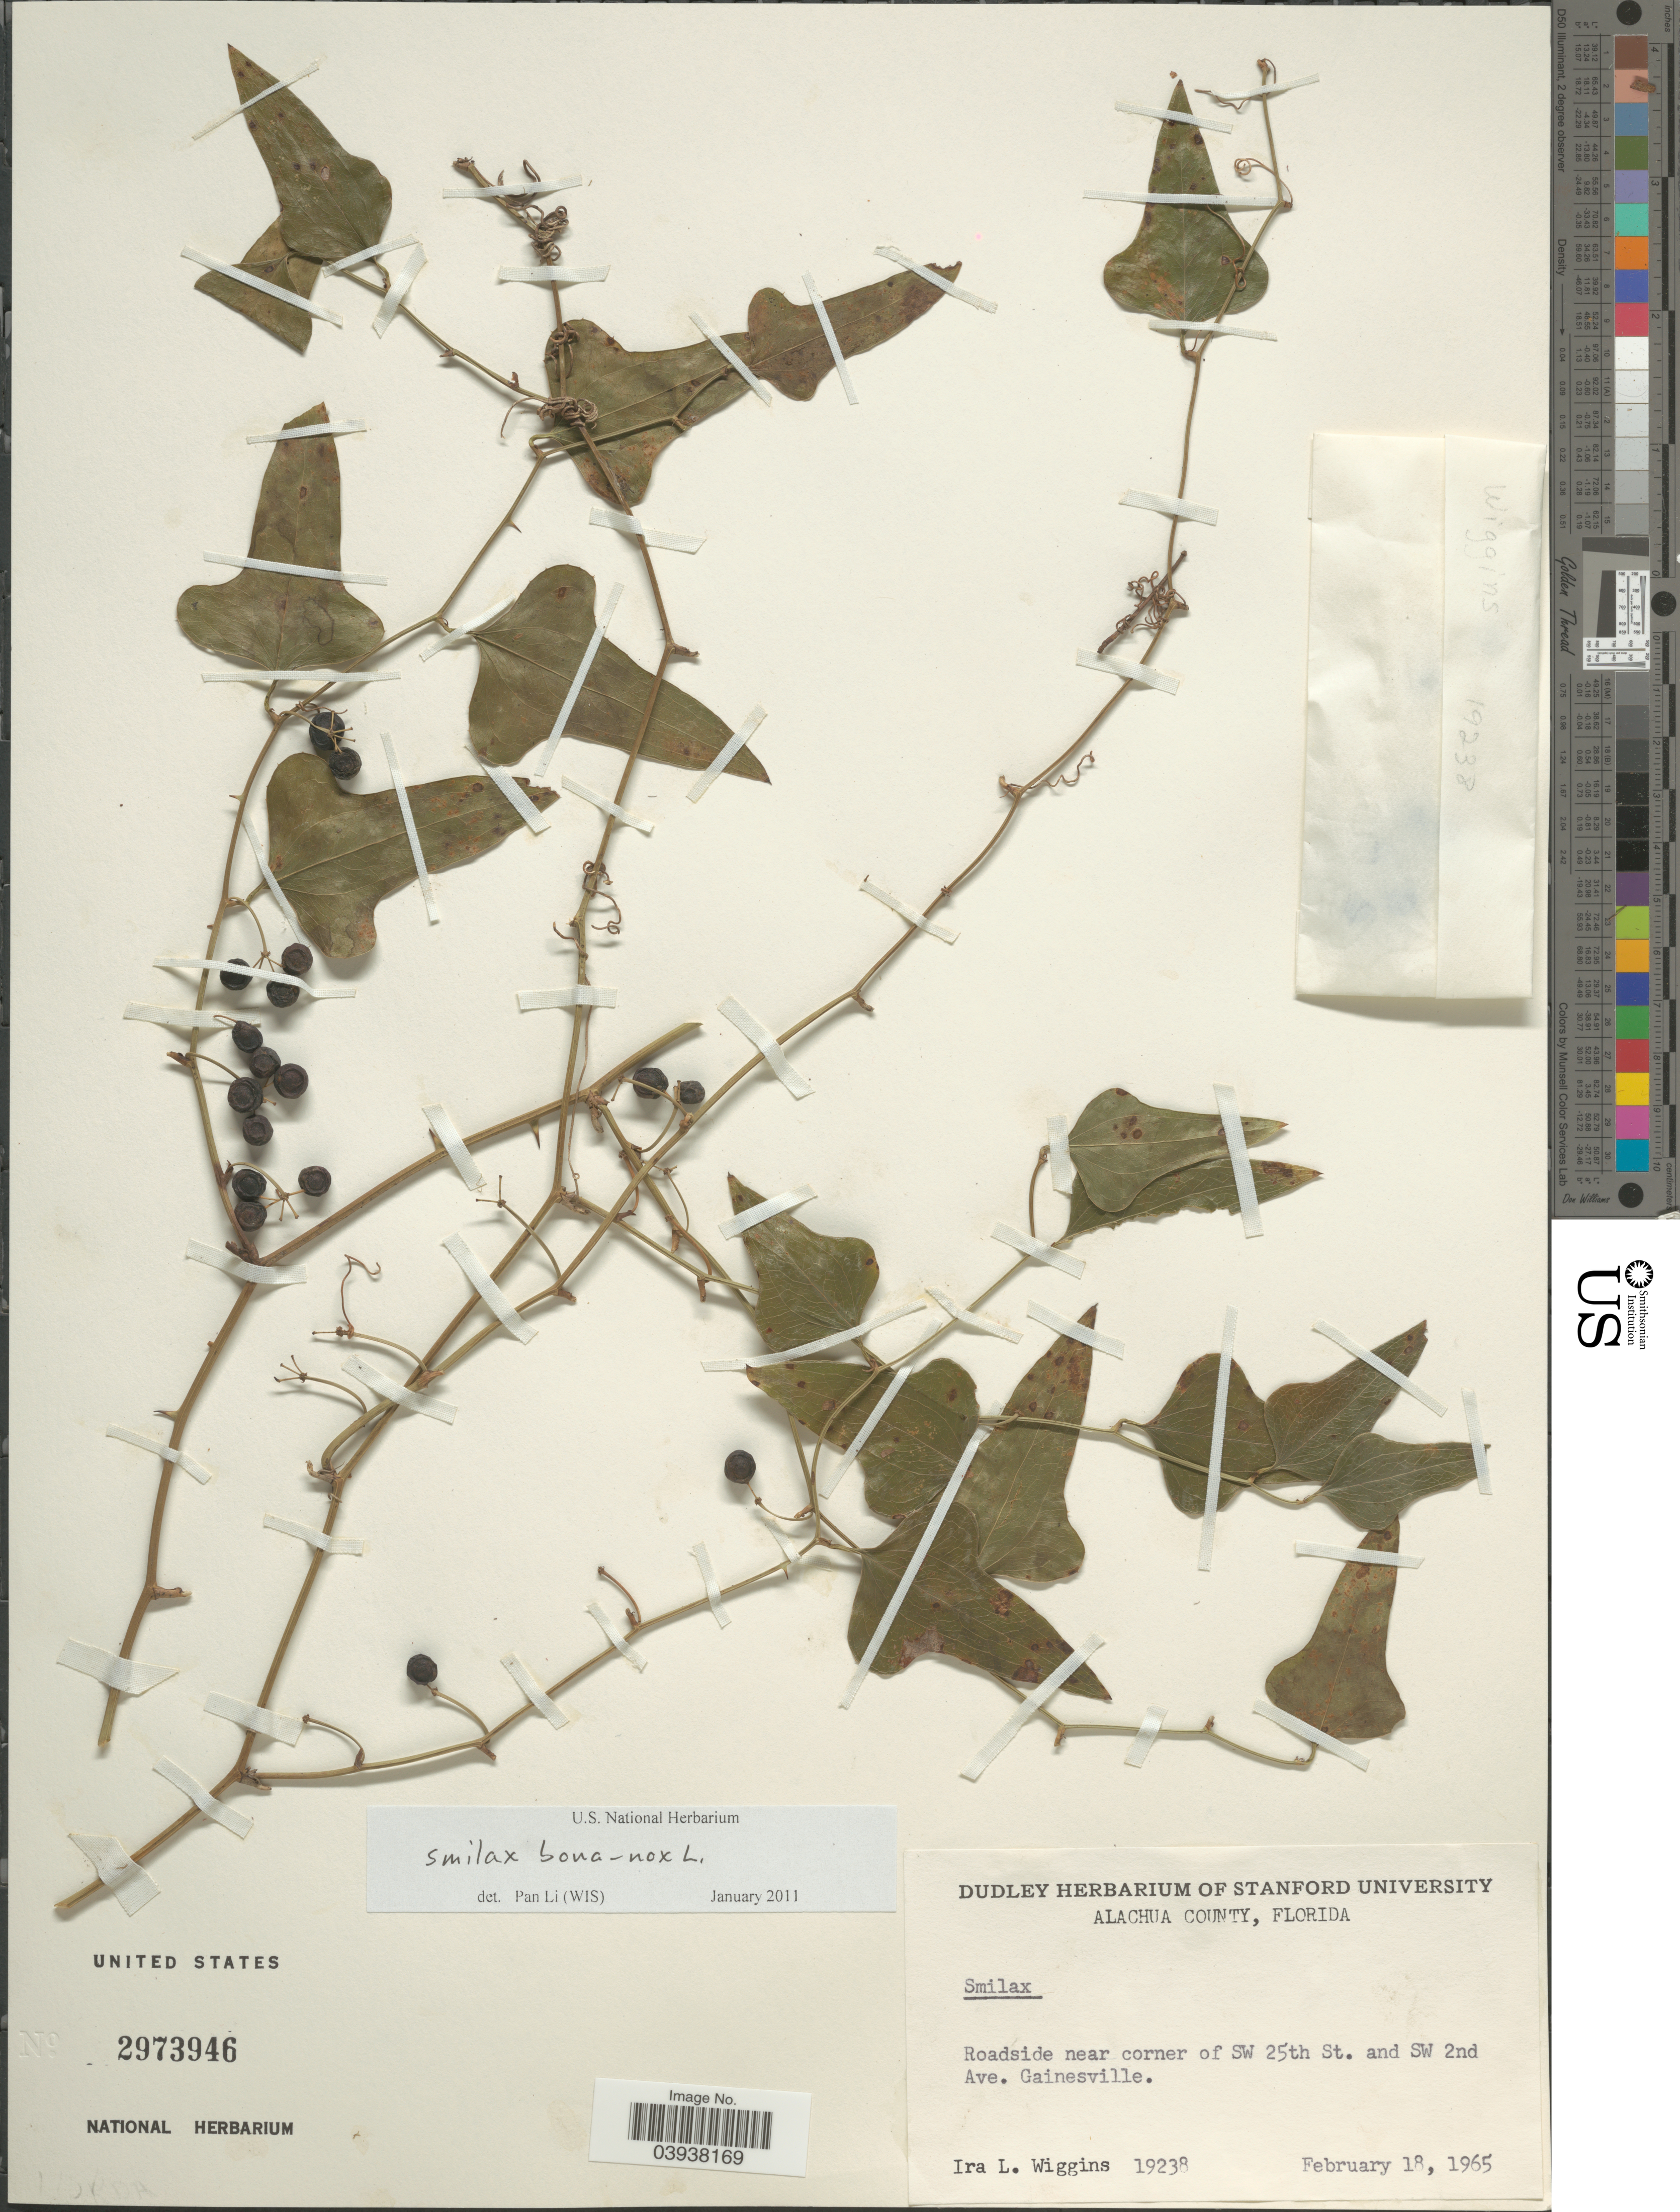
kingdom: Plantae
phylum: Tracheophyta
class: Liliopsida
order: Liliales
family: Smilacaceae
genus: Smilax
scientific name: Smilax bona-nox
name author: L.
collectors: I. L. Wiggins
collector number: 19238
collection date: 1965-02-18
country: United States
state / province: Florida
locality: Alachua County. Roadside near corner of SW 25th St. and SW 2nd Ave. Gainesville.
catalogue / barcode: US 2973946